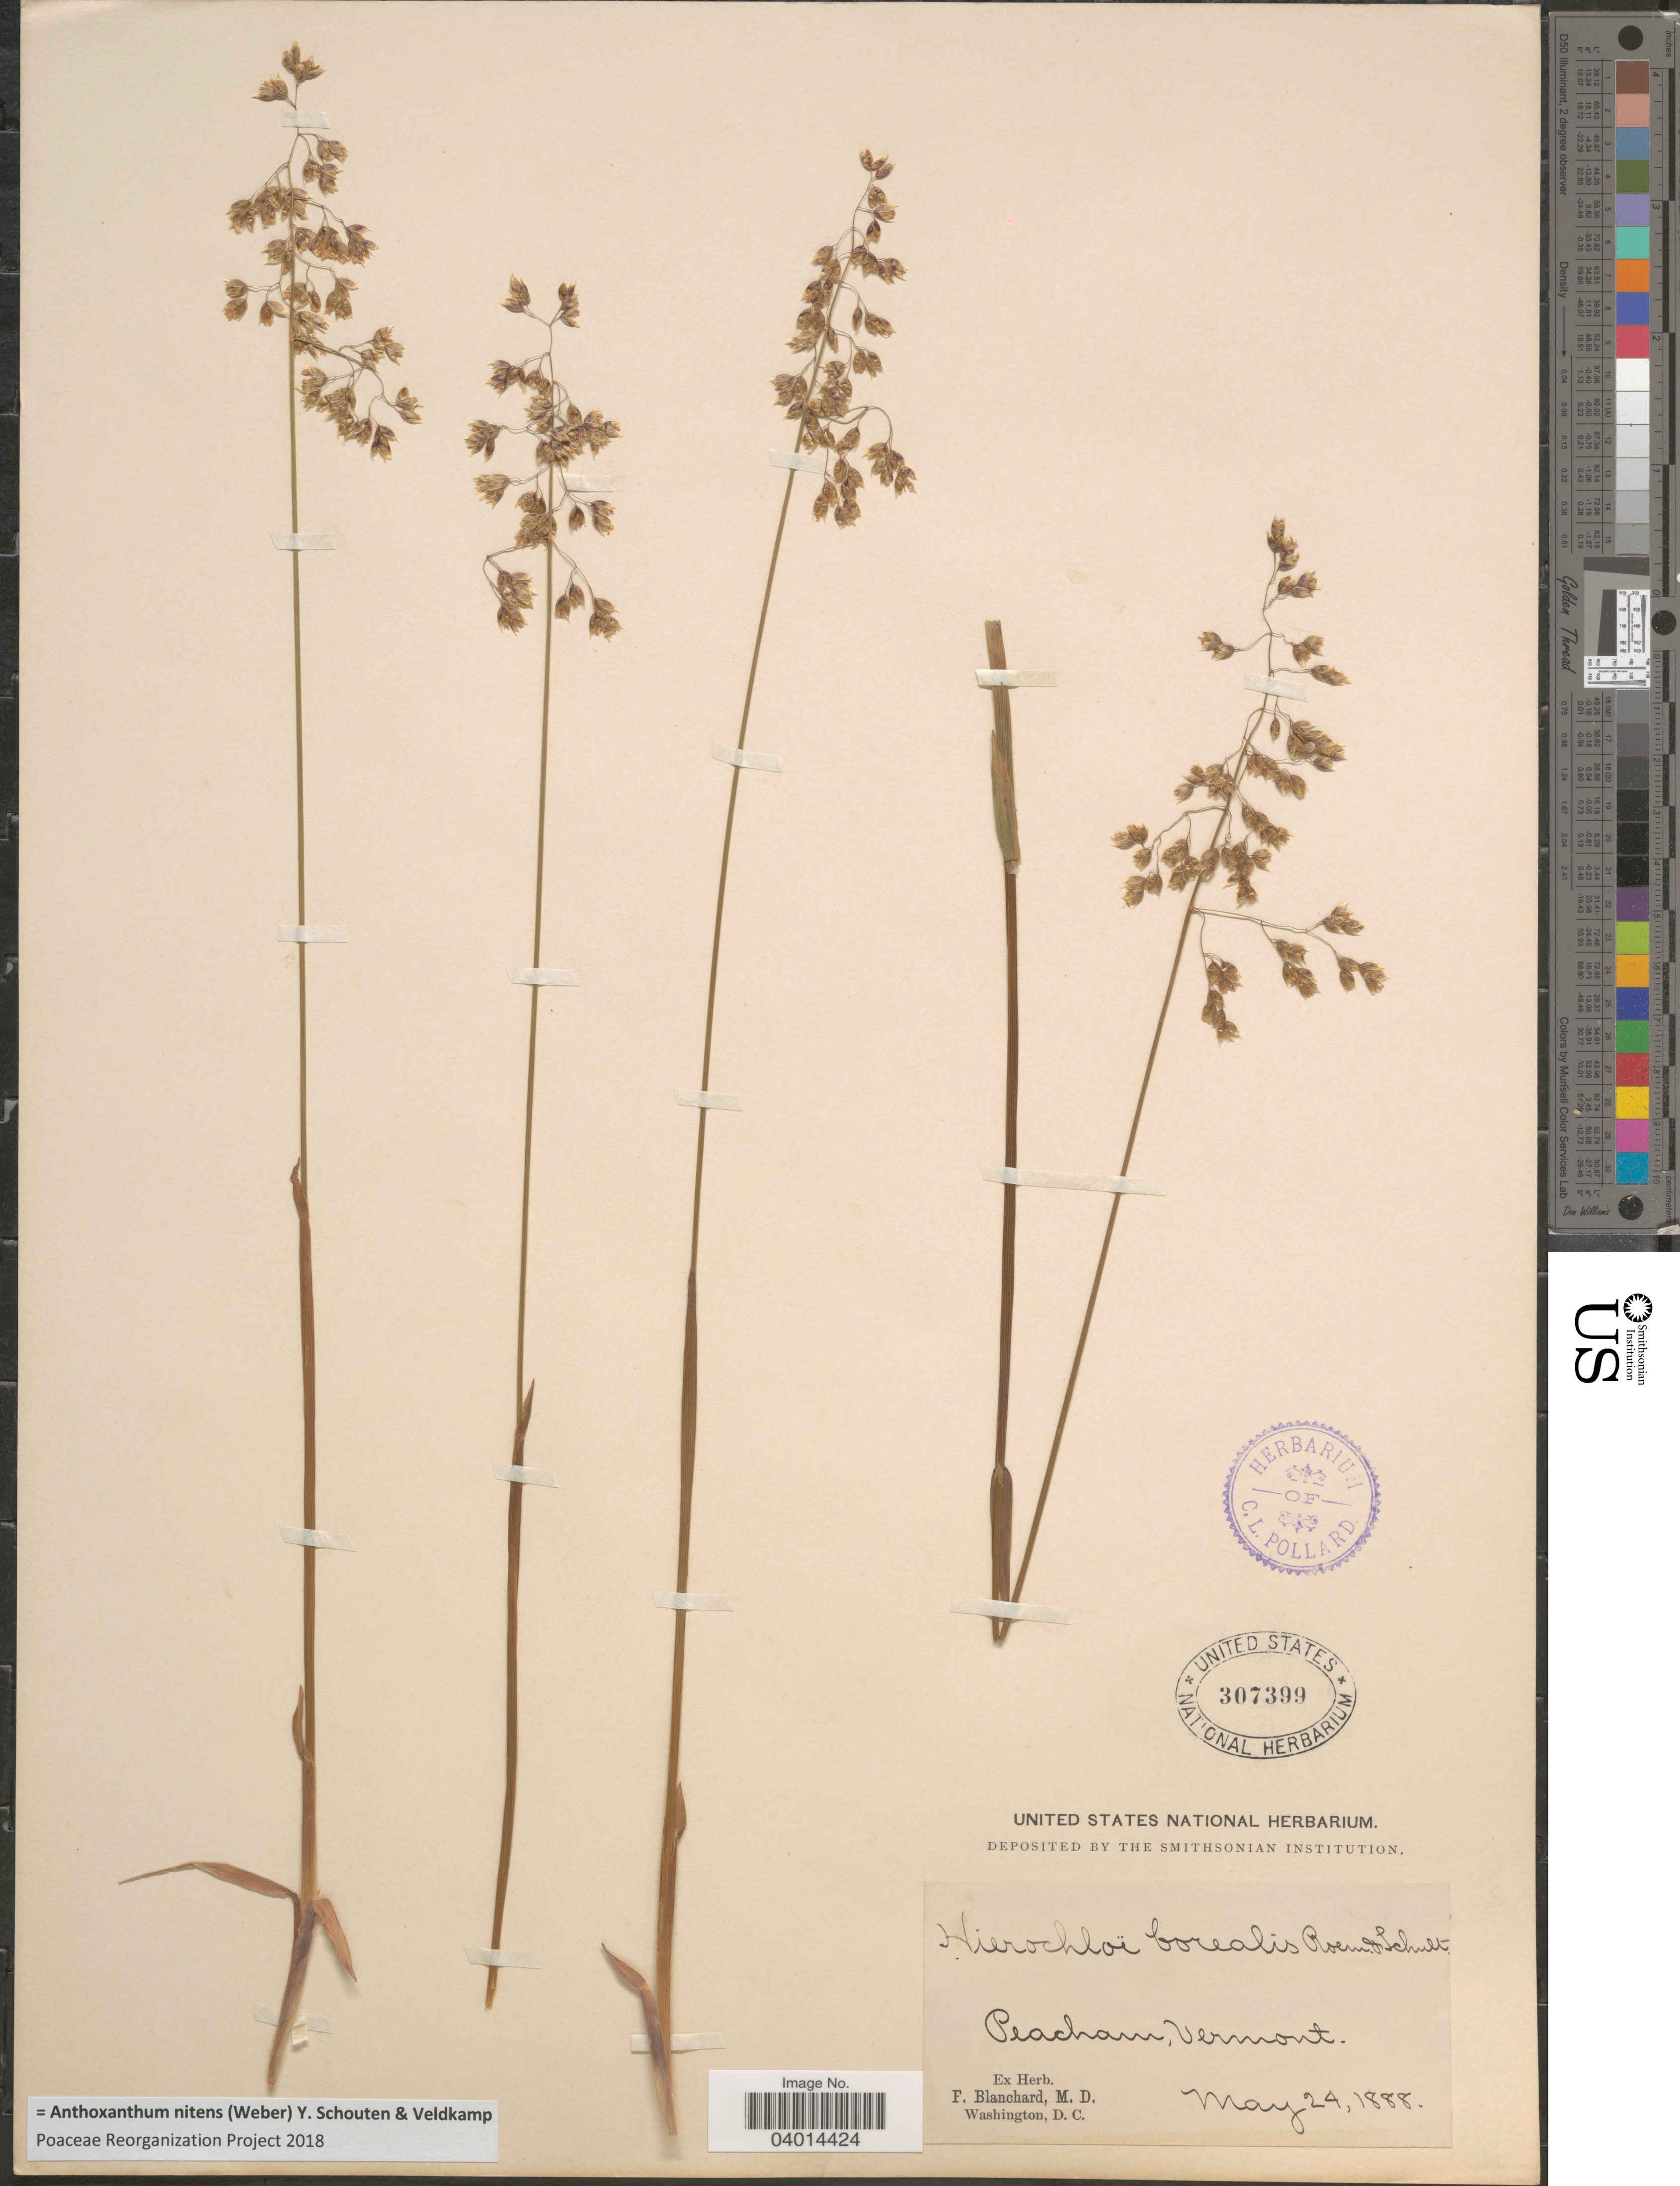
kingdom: Plantae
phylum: Tracheophyta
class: Liliopsida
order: Poales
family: Poaceae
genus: Anthoxanthum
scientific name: Anthoxanthum nitens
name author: (G.H. Weber) R.T.A. Schouten & Veldkamp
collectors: F. Blanchard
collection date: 1888-05-24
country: United States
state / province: Vermont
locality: Peacham.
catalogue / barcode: US 307399